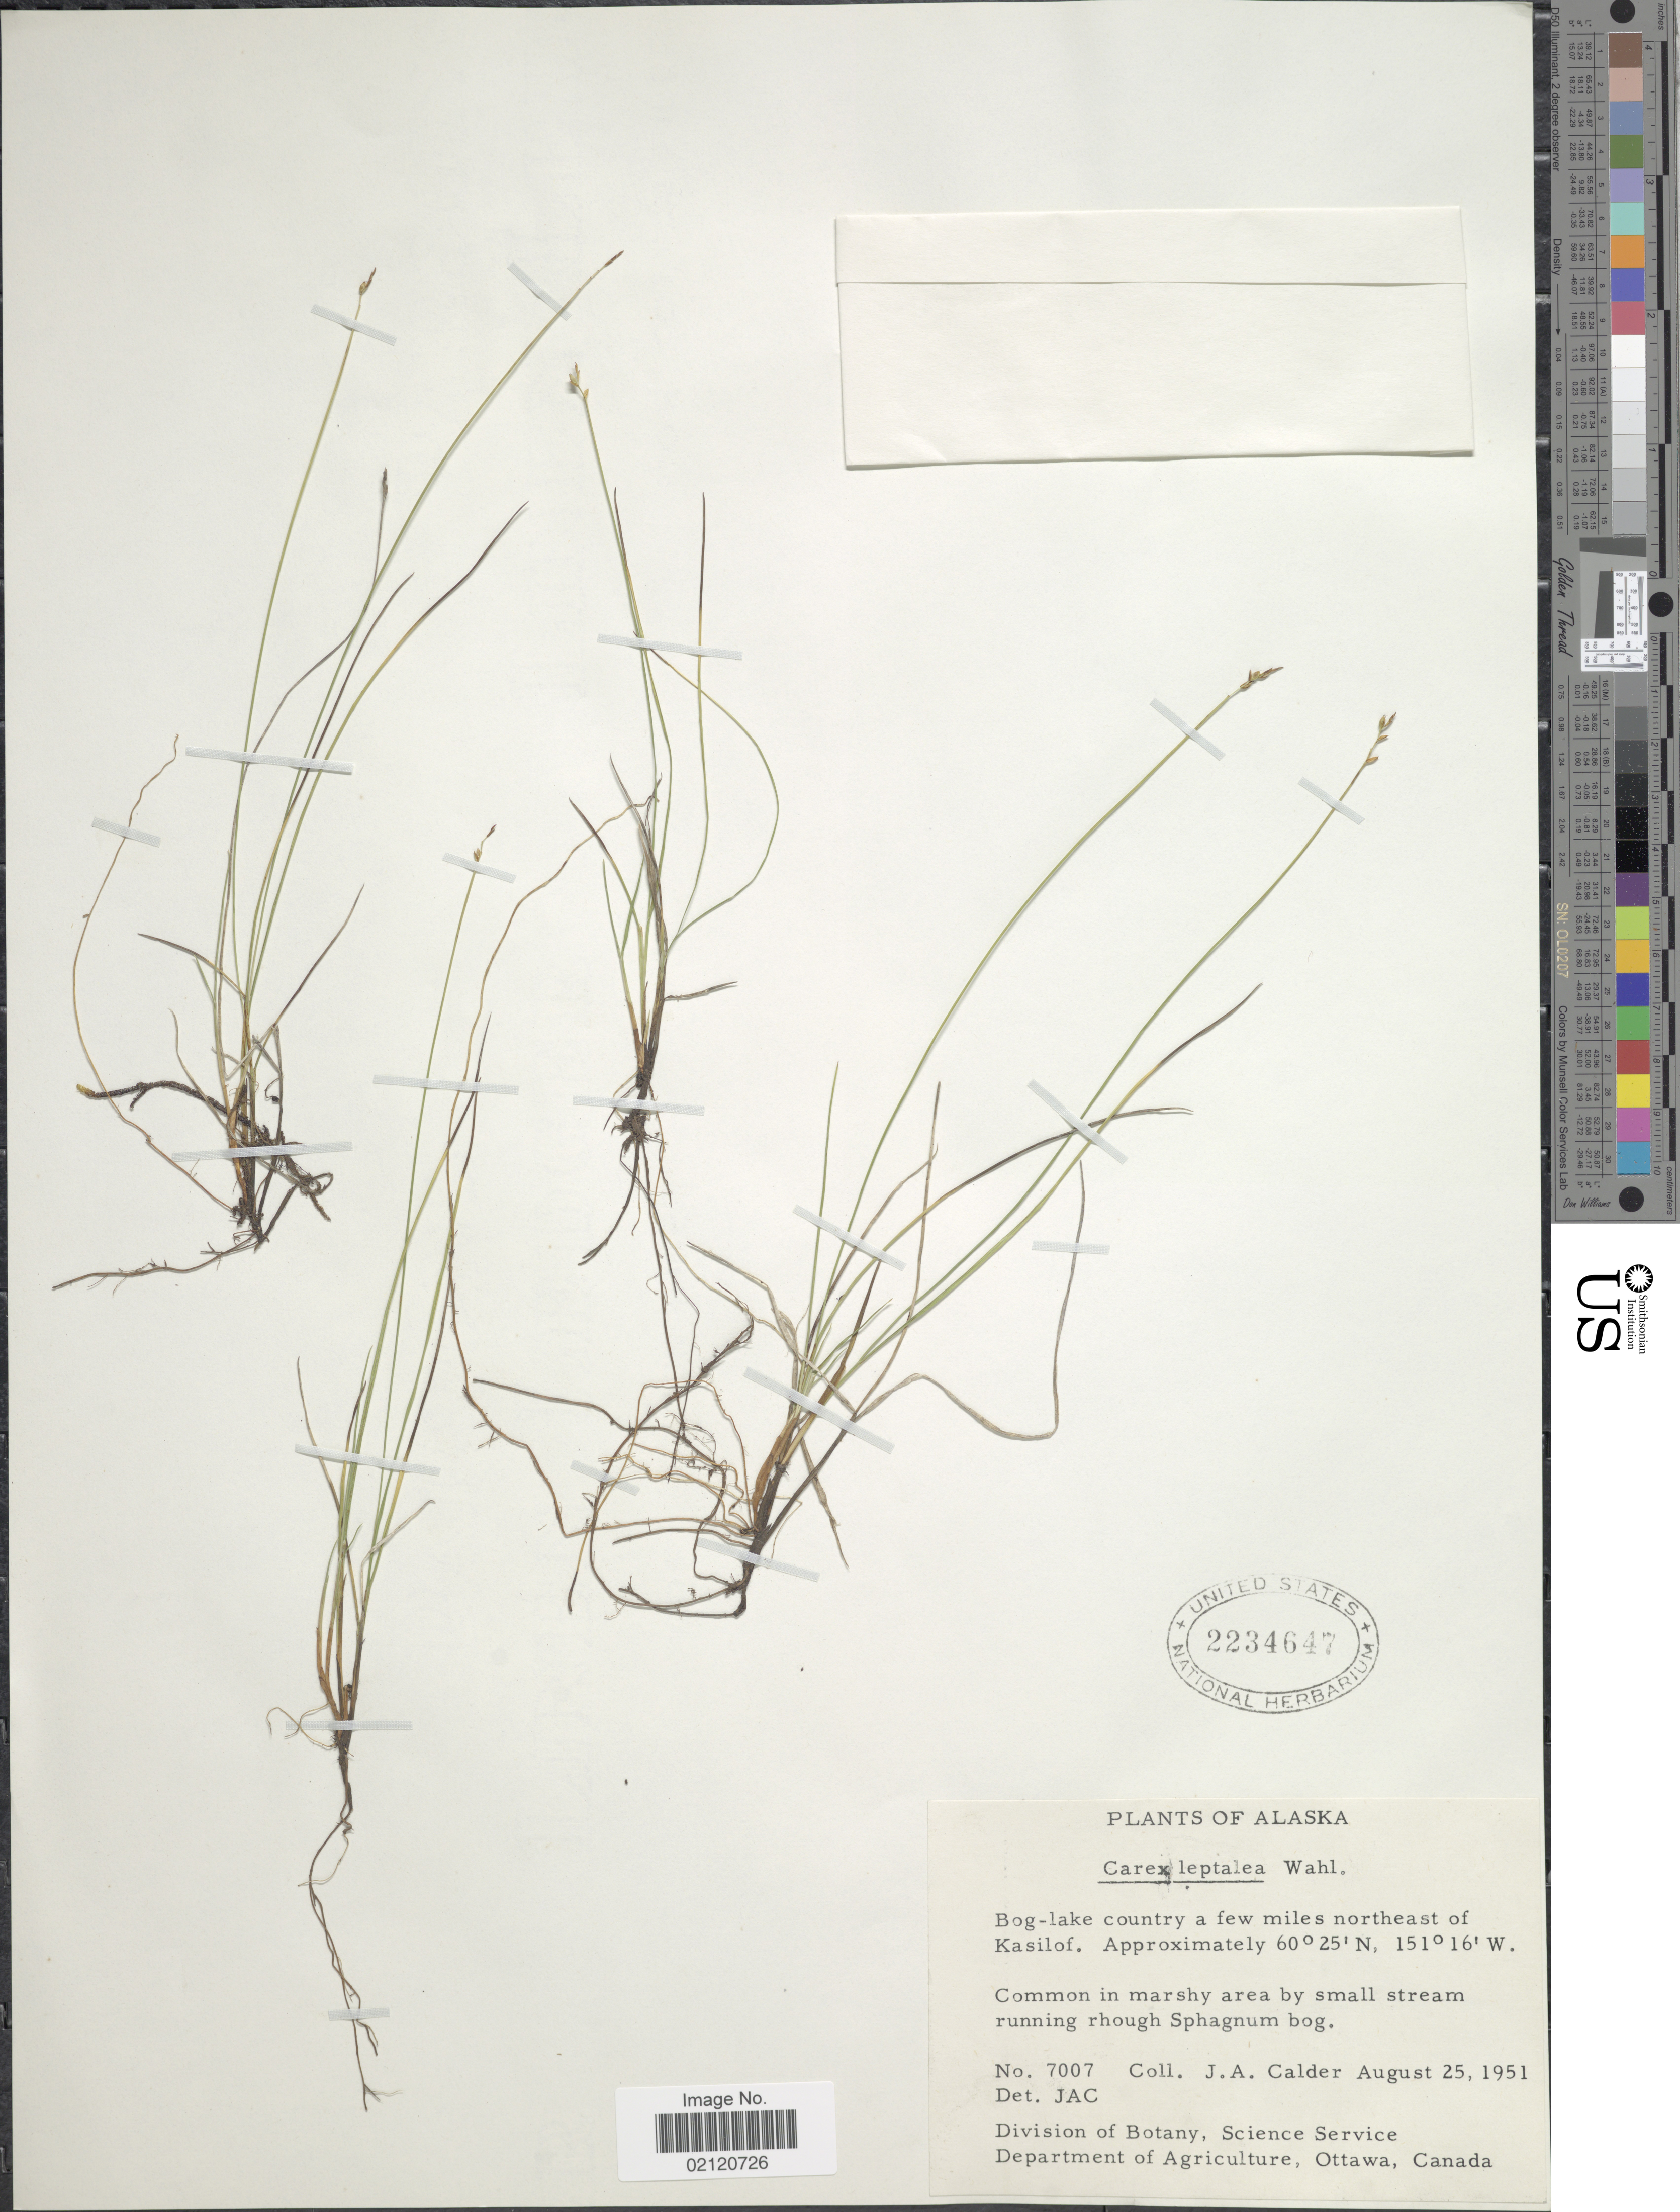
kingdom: Plantae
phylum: Tracheophyta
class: Liliopsida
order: Poales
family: Cyperaceae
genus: Carex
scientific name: Carex leptalea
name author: Wahlenb.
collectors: J. A. Calder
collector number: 7007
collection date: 1951-08-25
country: United States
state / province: Alaska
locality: Bog lake country a few miles northeast of Kasilof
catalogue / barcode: US 2234647